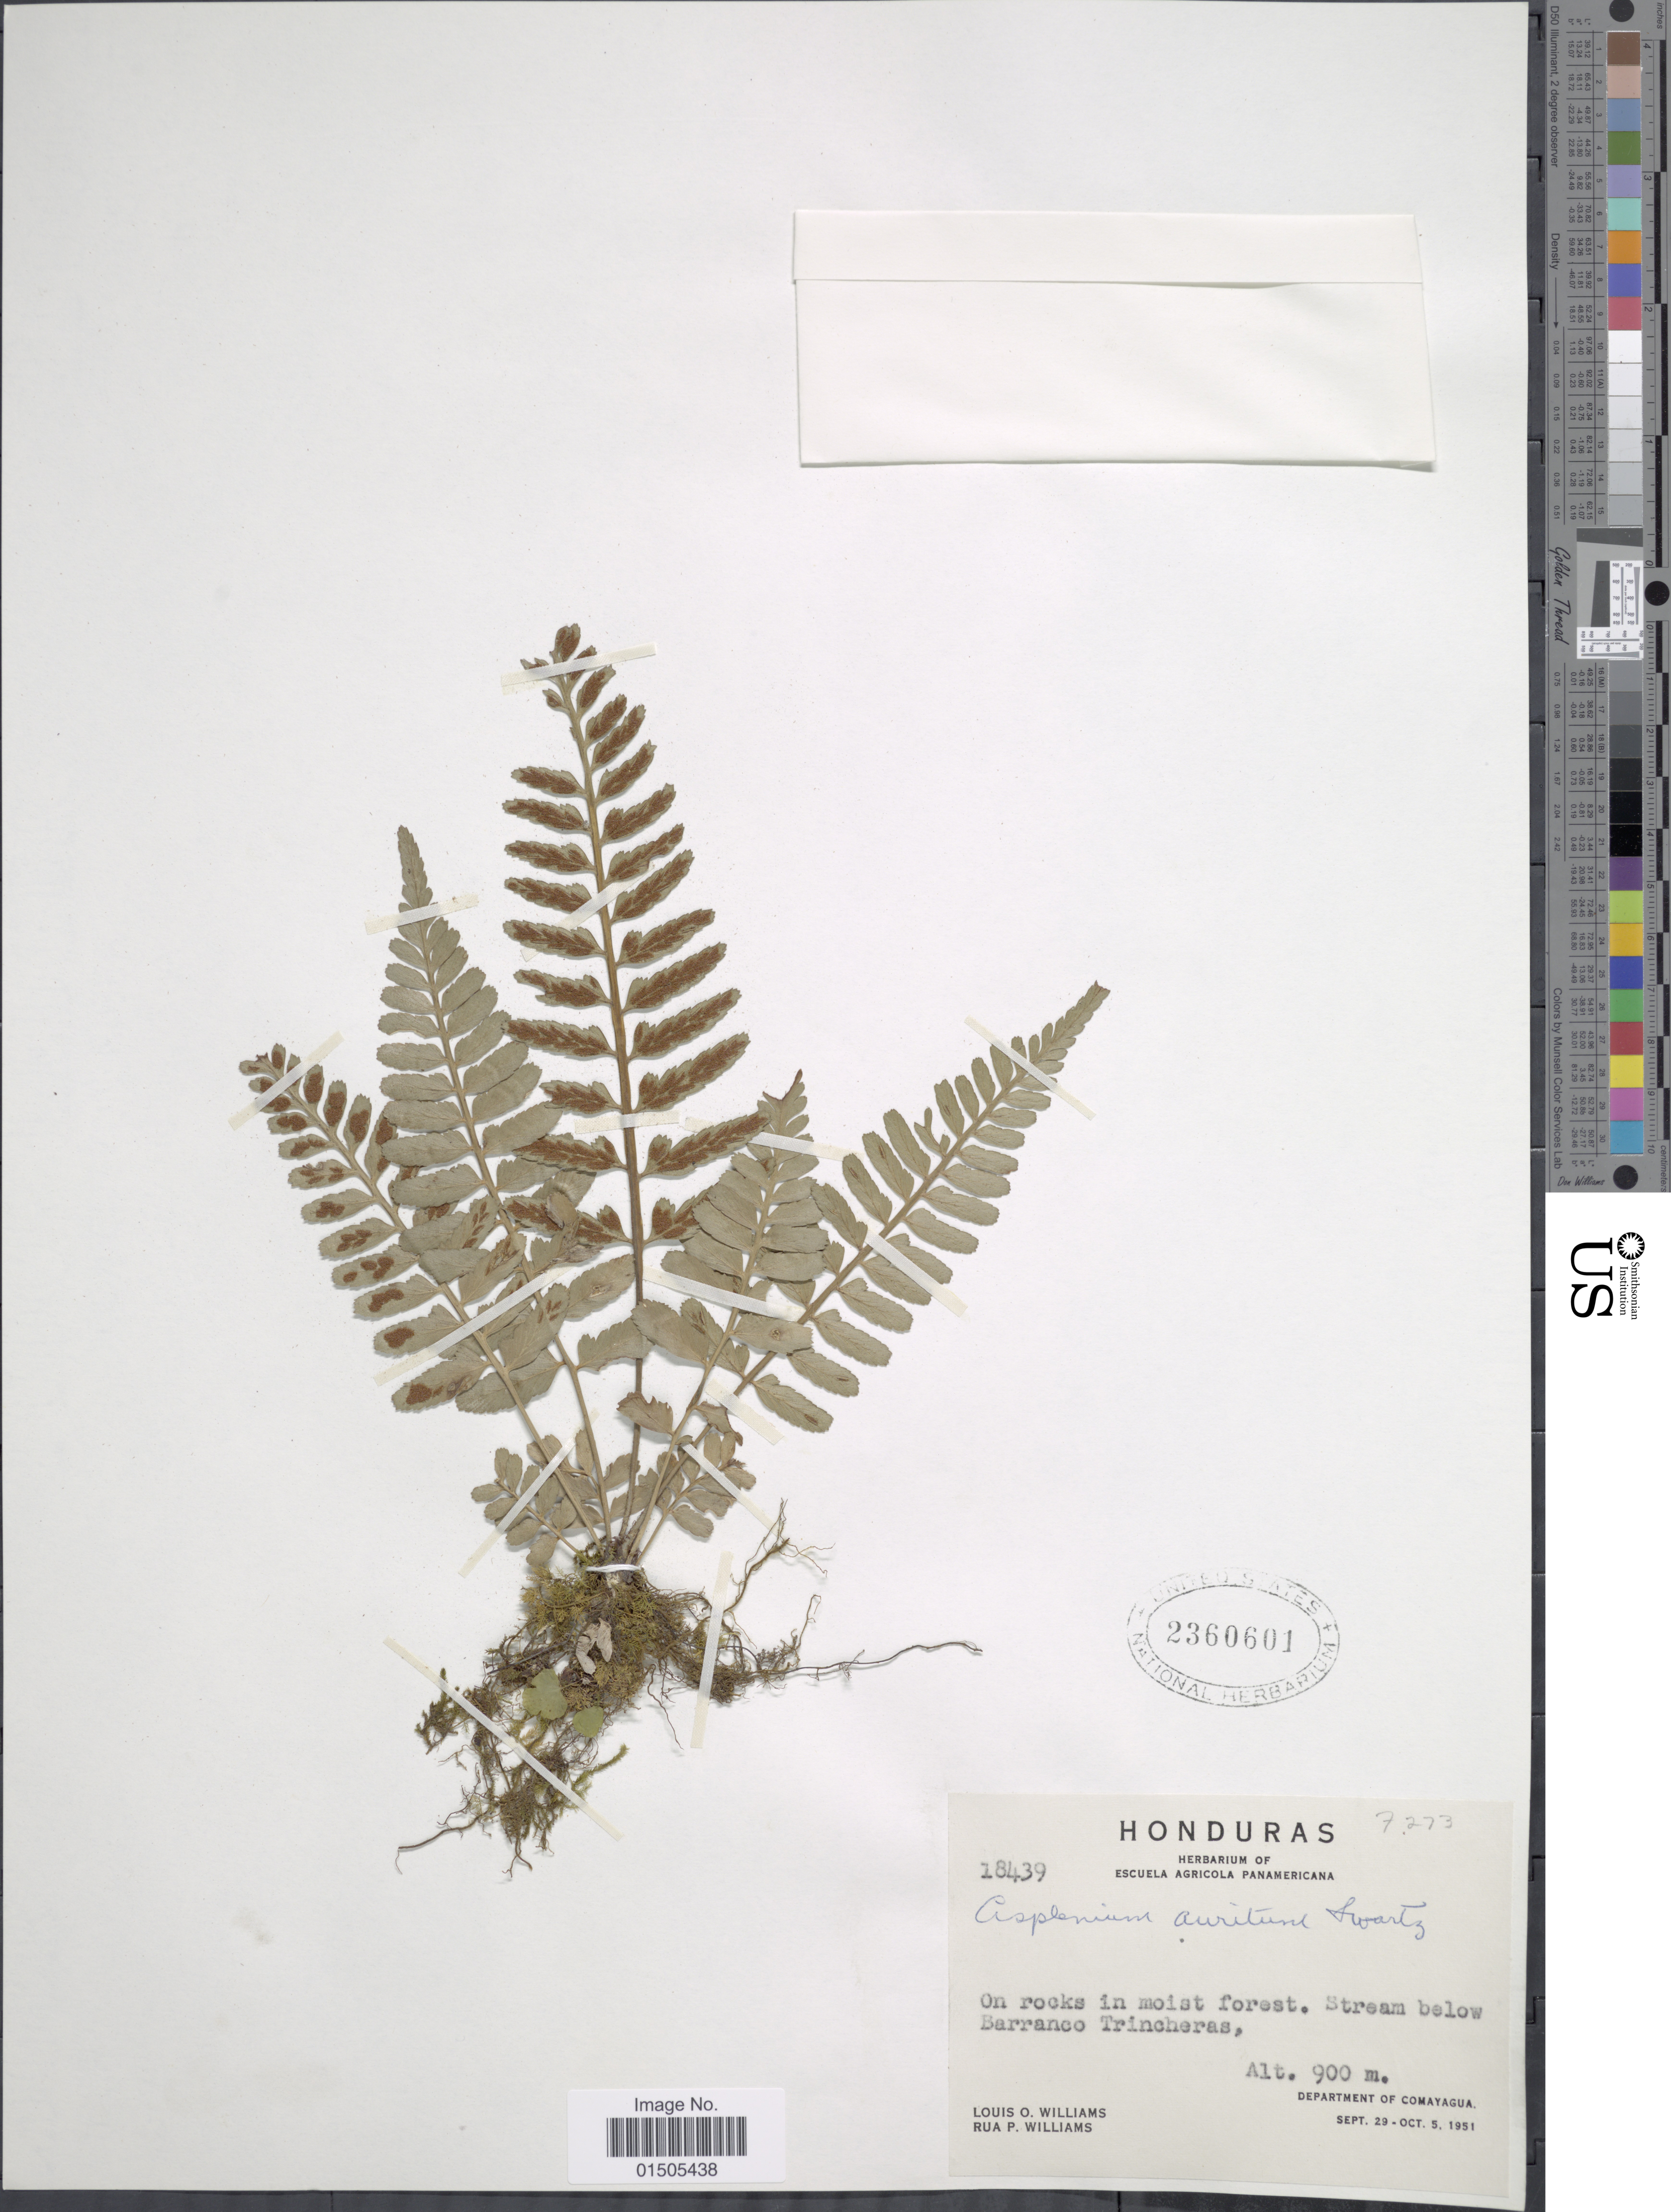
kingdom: Plantae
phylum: Tracheophyta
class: Polypodiopsida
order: Polypodiales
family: Aspleniaceae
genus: Asplenium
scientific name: Asplenium auritum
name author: Sw.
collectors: L. O. Williams & R. P. Williams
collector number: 18439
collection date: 1951-09-29/1951-10-05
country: Honduras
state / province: Comayagua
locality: Stream below Barranco Trincheras.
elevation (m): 900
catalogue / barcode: US 2360601